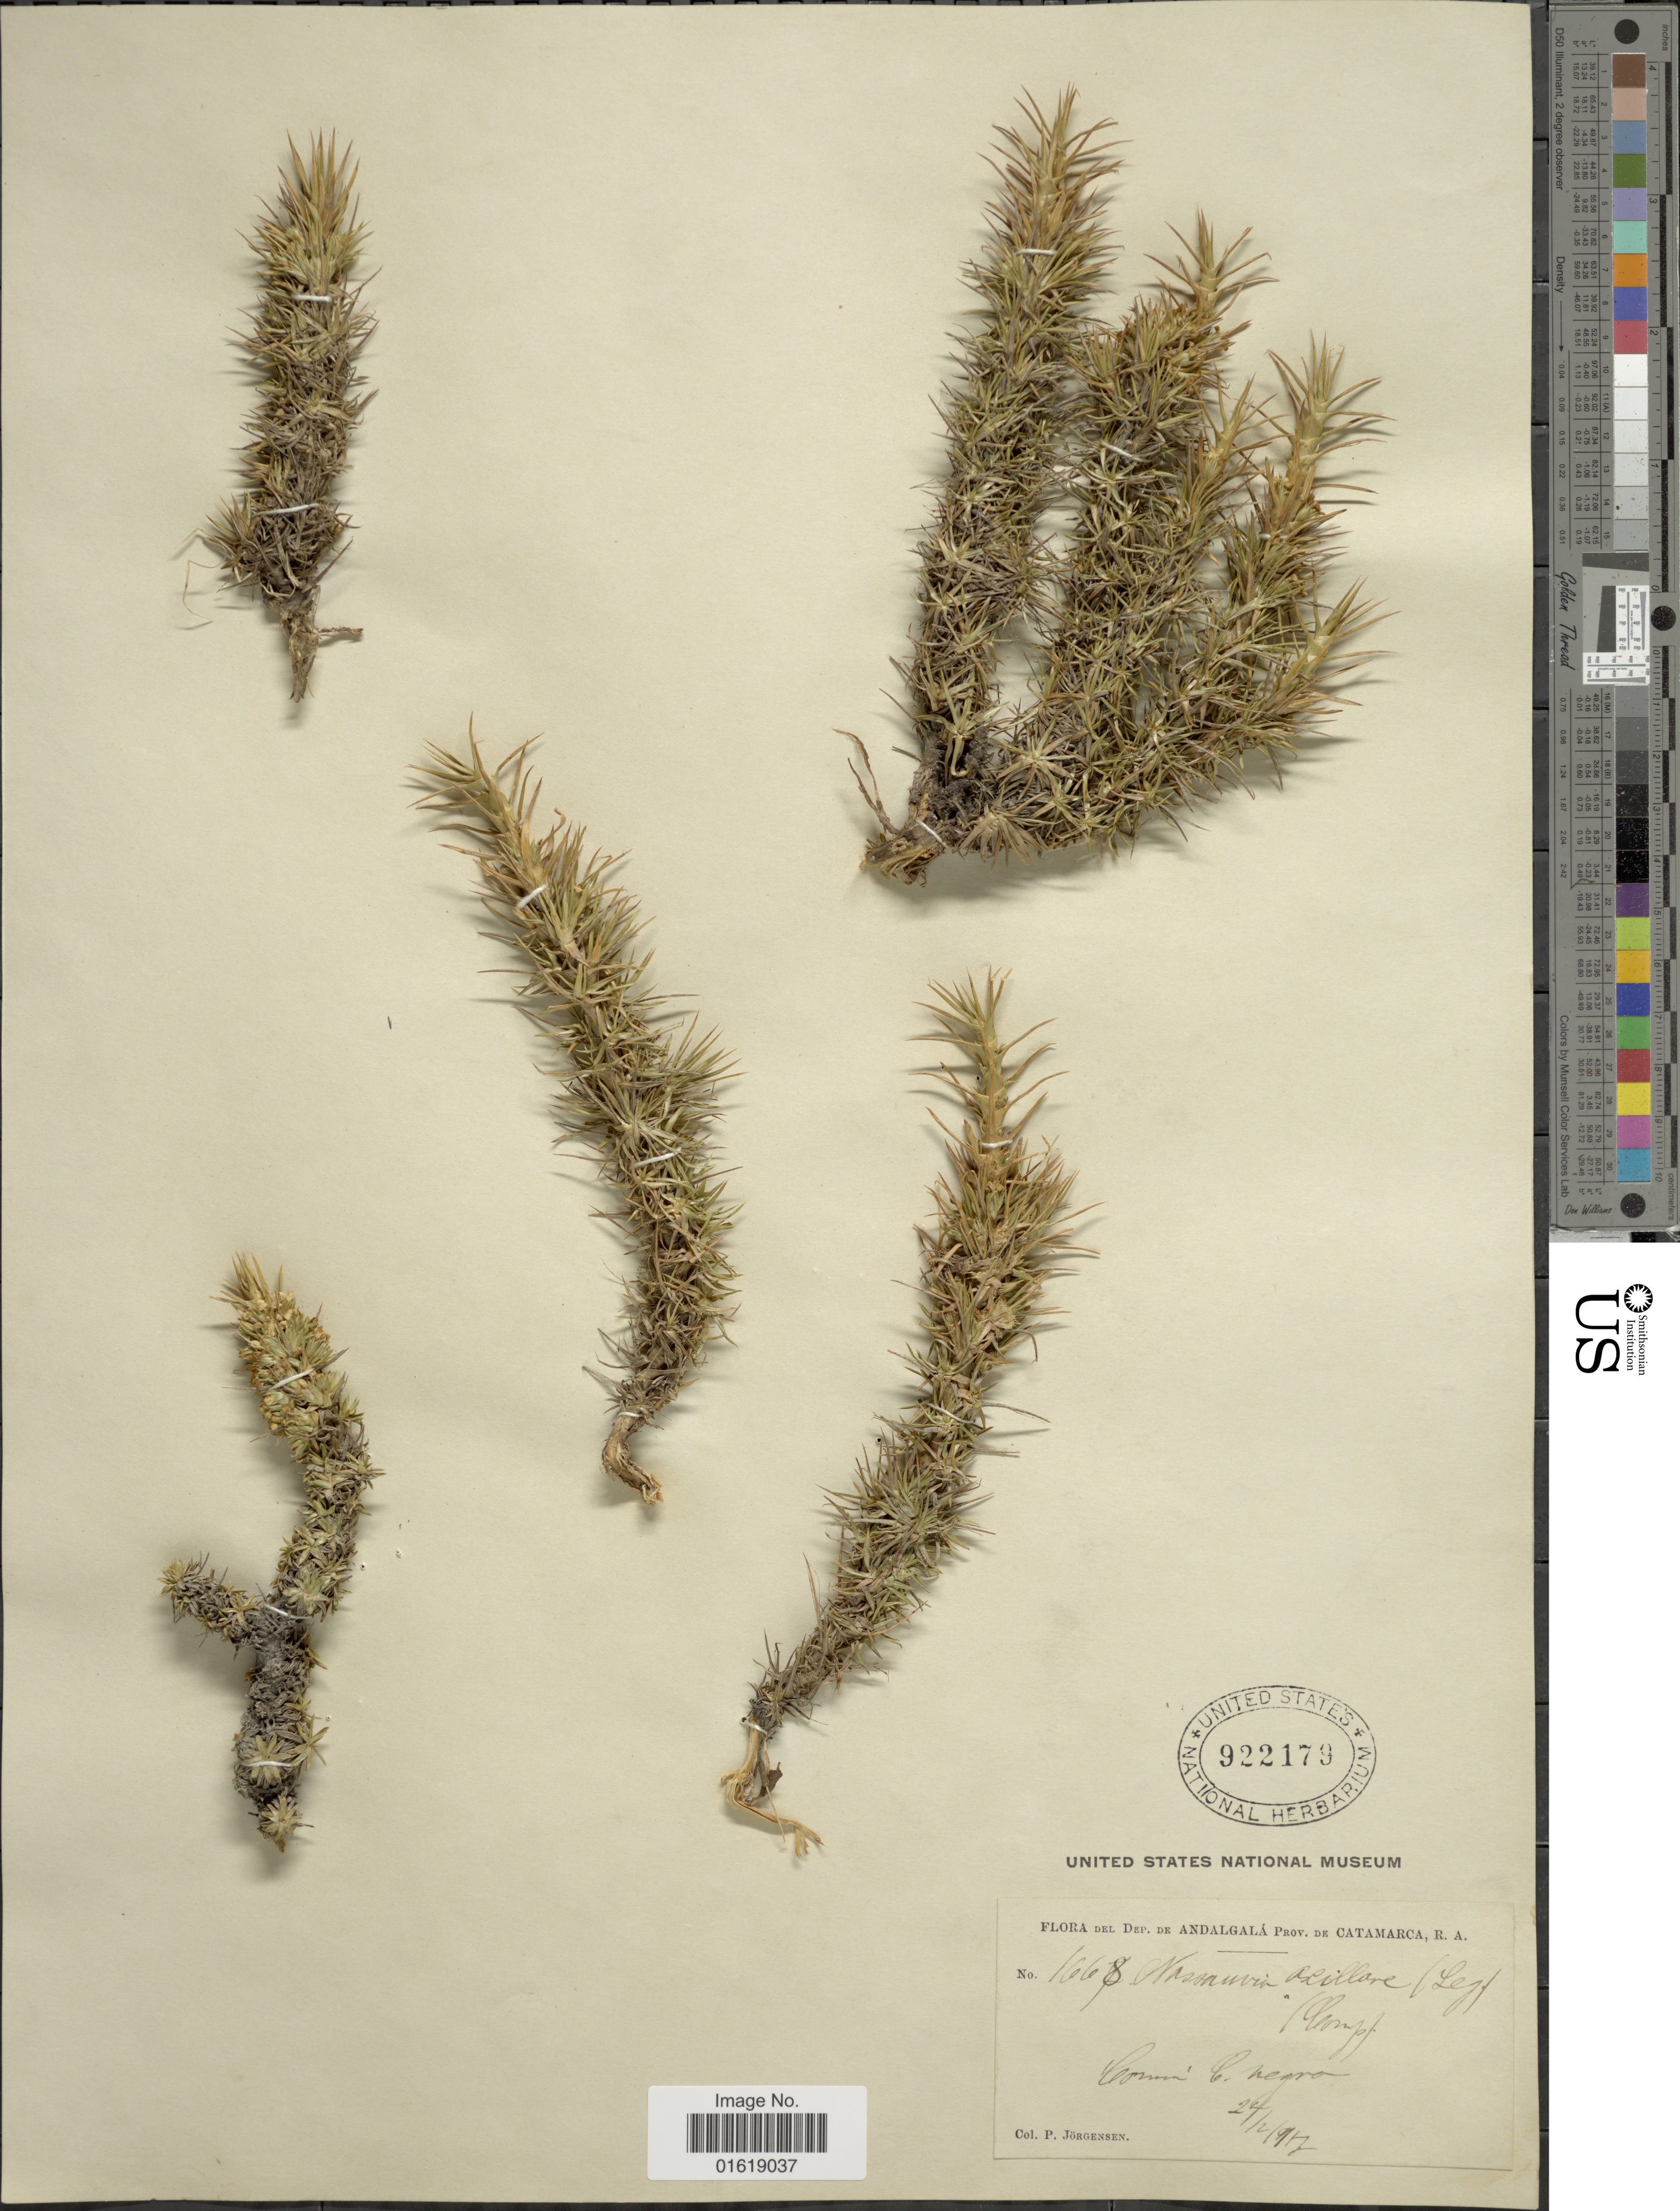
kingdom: Plantae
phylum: Tracheophyta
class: Magnoliopsida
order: Asterales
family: Asteraceae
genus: Nassauvia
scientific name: Nassauvia axillaris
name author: D. Don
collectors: P. Jörgensen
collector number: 1668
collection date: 1917-02-24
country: Argentina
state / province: Catamarca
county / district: Andalgalá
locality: Comin C. Negro.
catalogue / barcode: US 922179